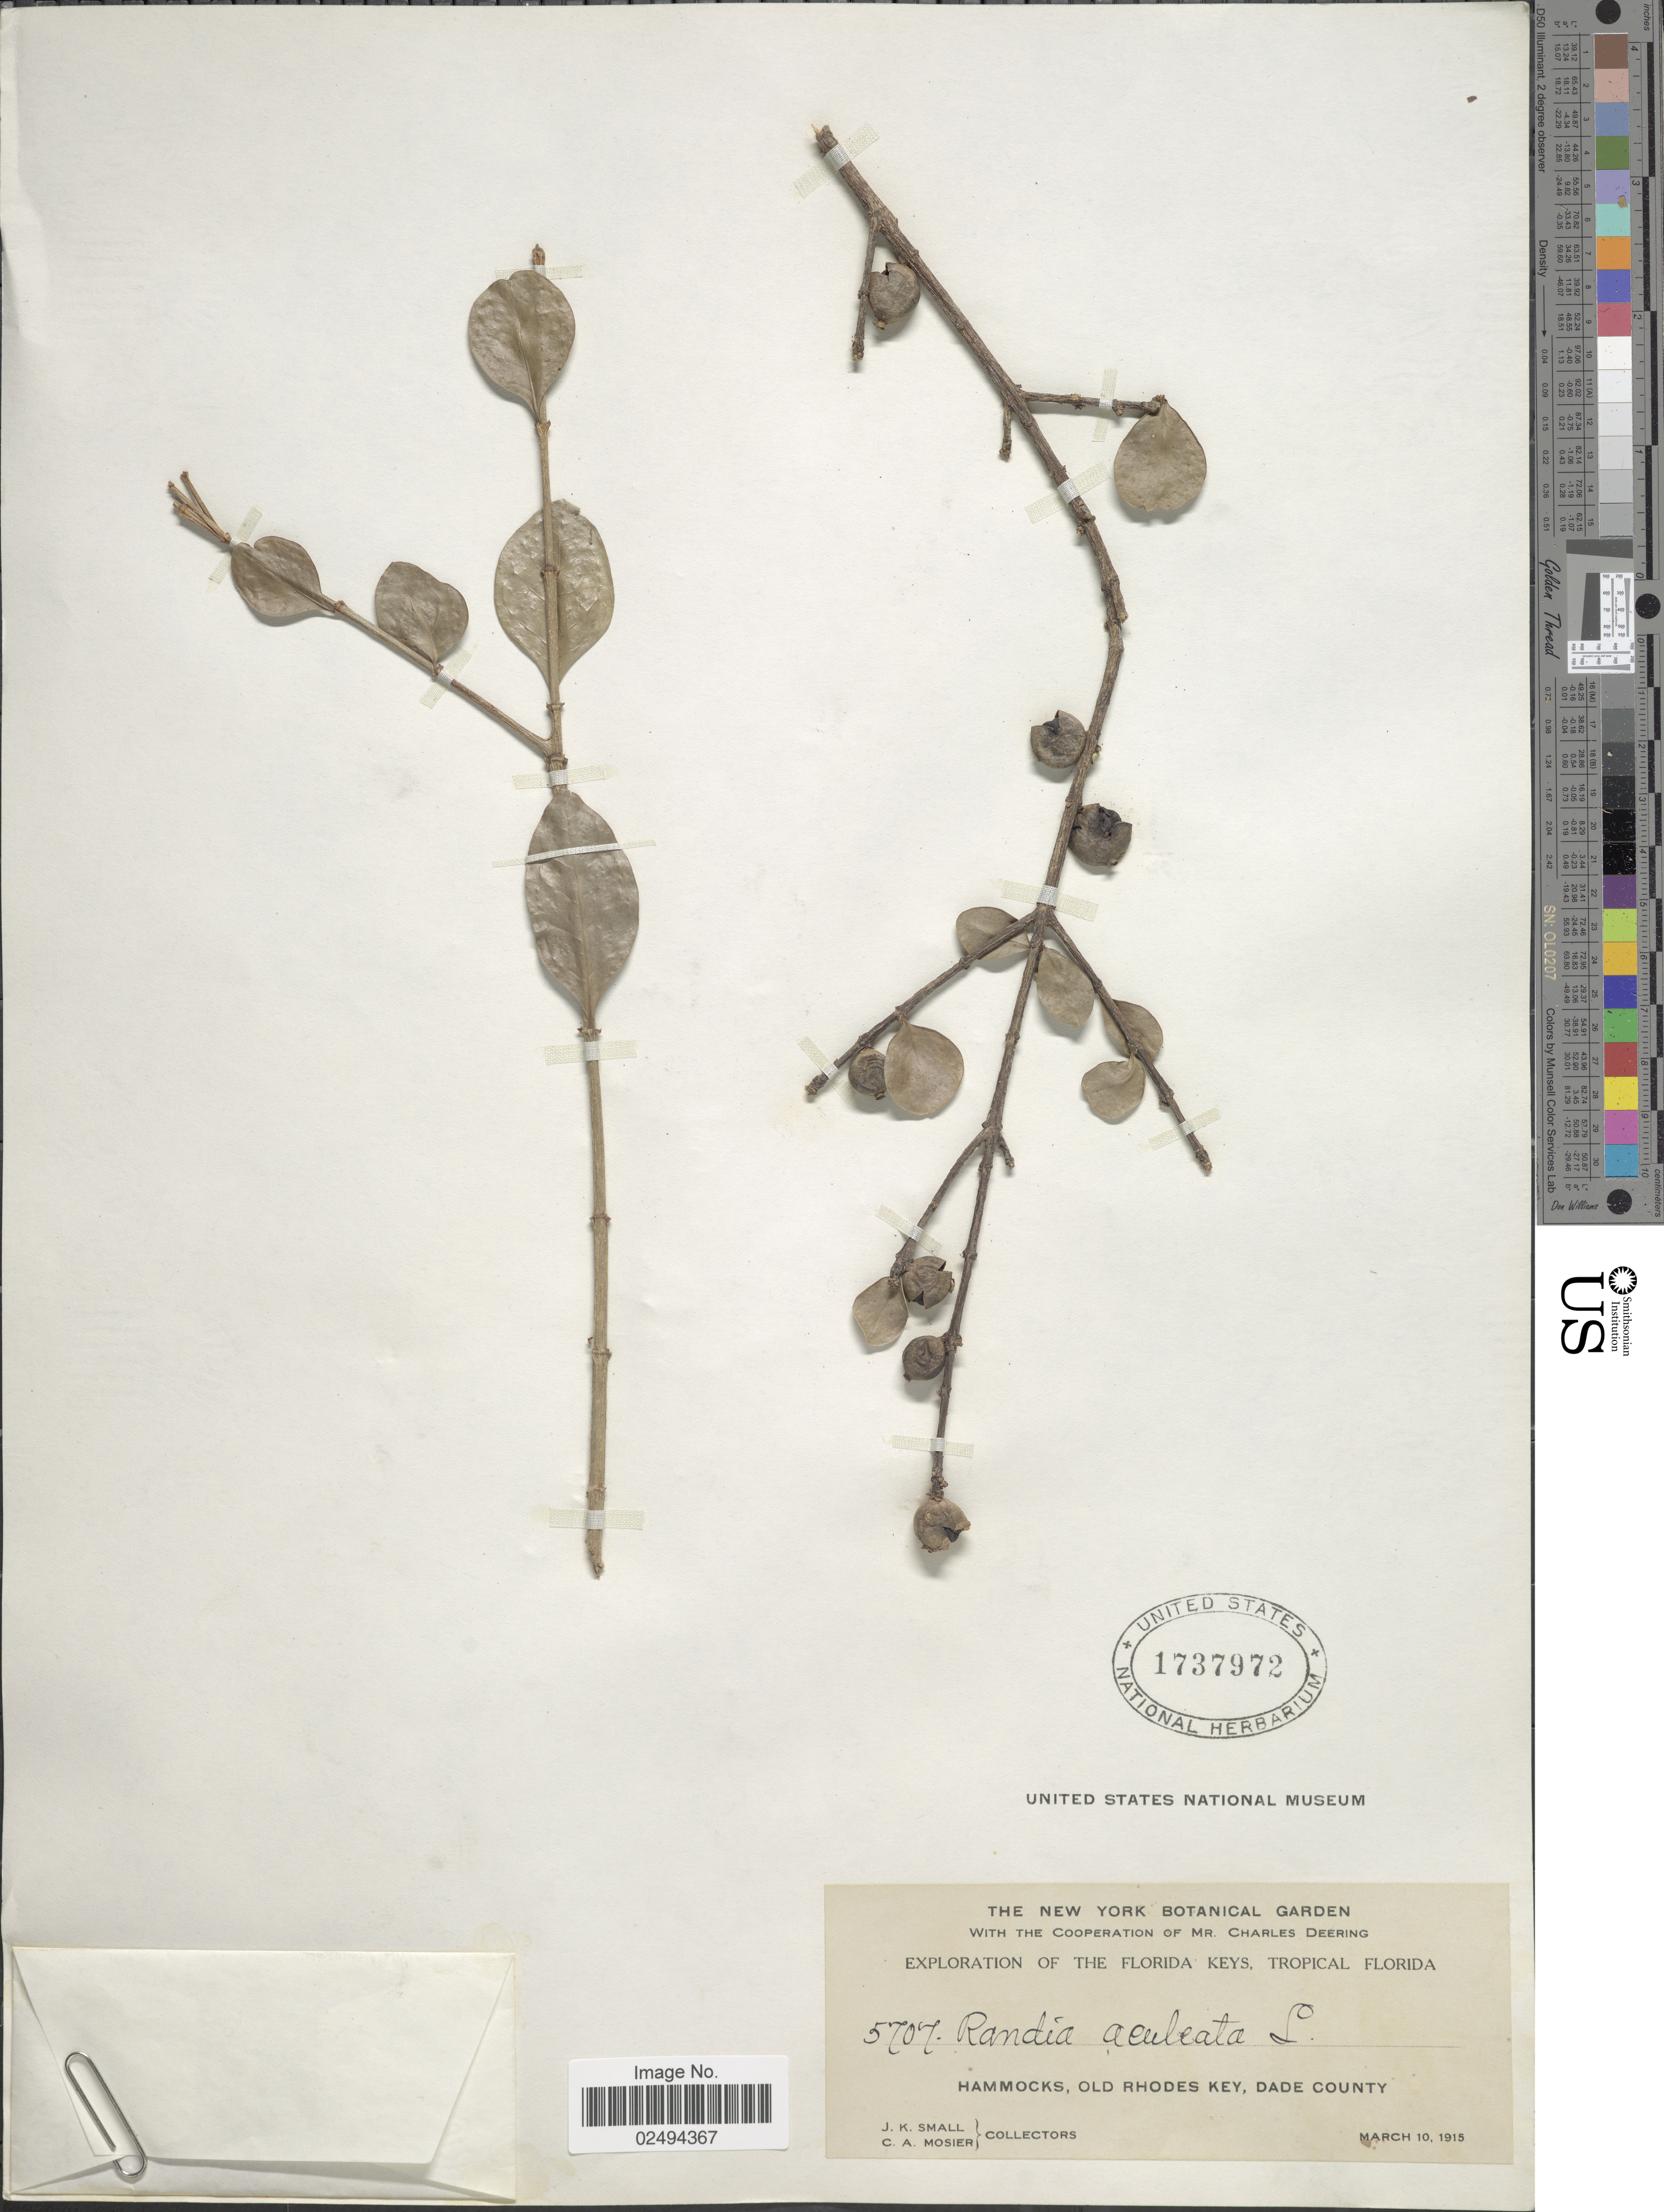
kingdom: Plantae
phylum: Tracheophyta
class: Magnoliopsida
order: Gentianales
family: Rubiaceae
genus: Randia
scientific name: Randia aculeata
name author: L.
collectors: J. K. Small & C. A. Mosier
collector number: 5707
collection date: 1915-03-10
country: United States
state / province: Florida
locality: The Florida Keys, Tropical Florida, Hammocks, Old Rhodes Key, Dade County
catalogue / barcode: US 1737972